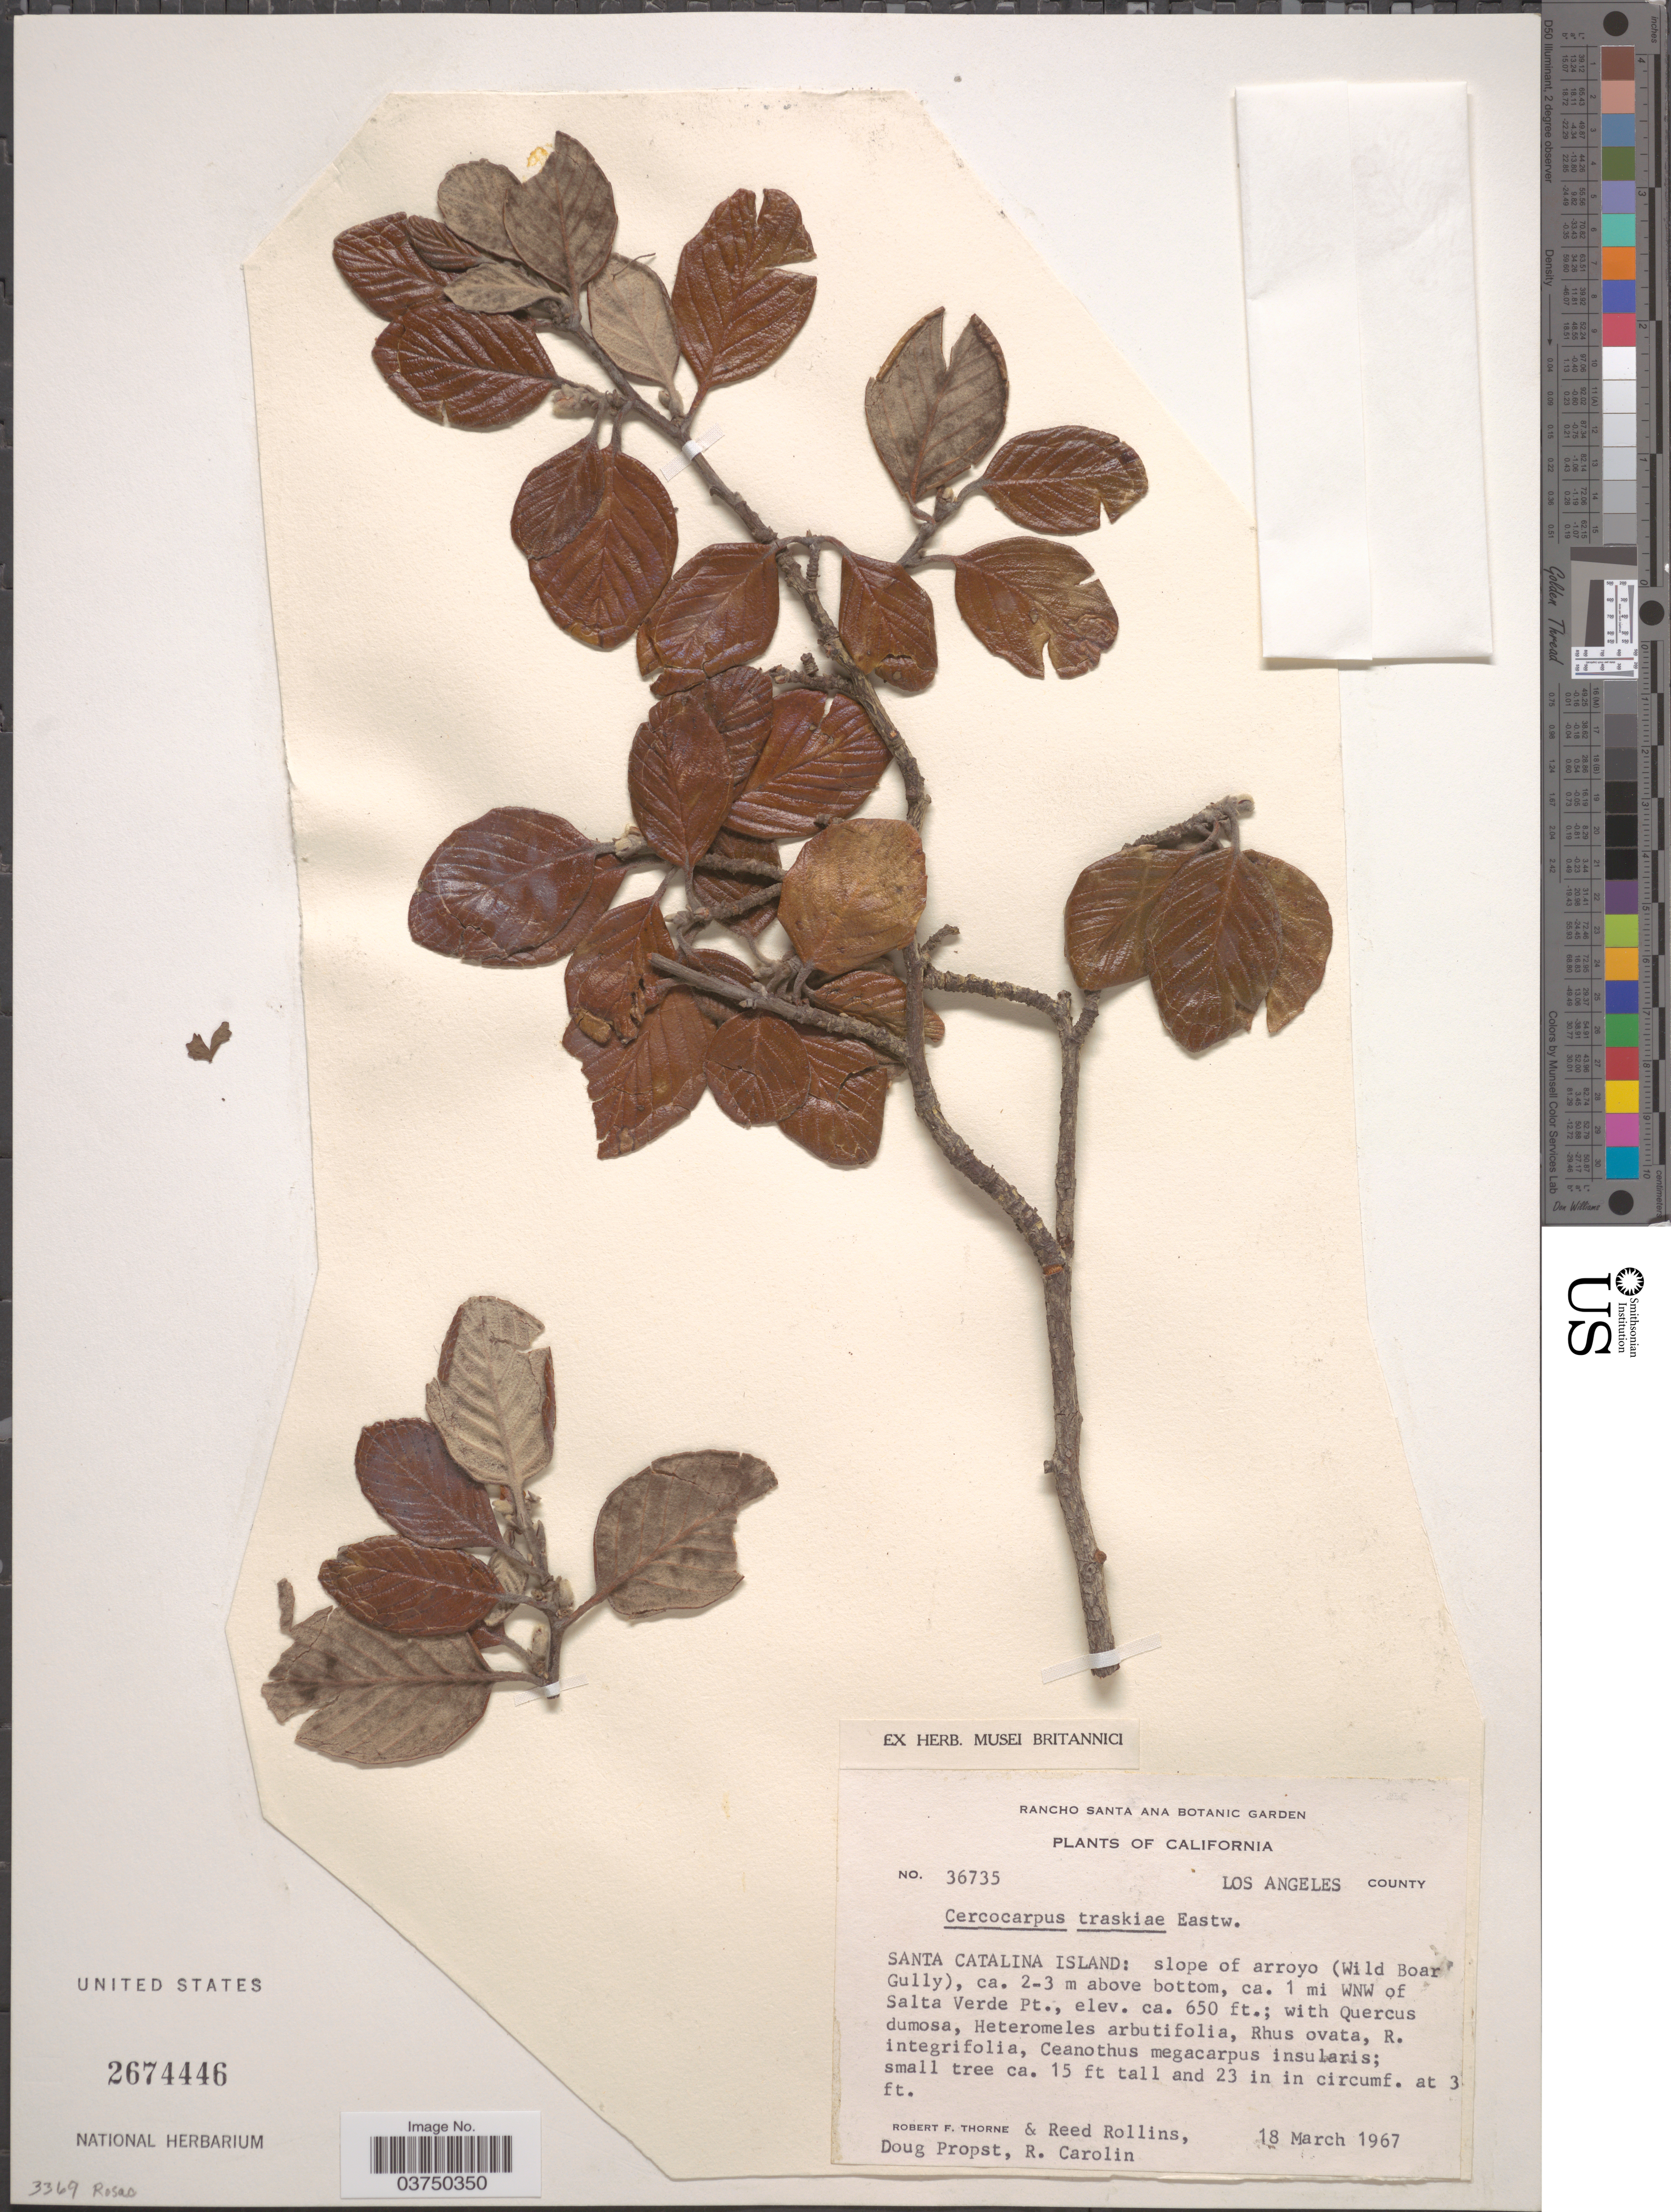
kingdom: Plantae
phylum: Tracheophyta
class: Magnoliopsida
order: Rosales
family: Rosaceae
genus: Cercocarpus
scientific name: Cercocarpus montanus var. traskiae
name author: (Eastw.) F.L. Martin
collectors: R. F. Thorne, R. C. Rollins, D. Propst & R. Carolin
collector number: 36735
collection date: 1967-03-18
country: United States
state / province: California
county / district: Los Angeles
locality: Los Angeles County. Santa Catalina Island: slope of arroyo (Wild Boar Gully), ca. 2-3 m above bottom, ca. 1 mi WNW of Salta Verde Pt.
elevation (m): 198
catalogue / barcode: US 2674446